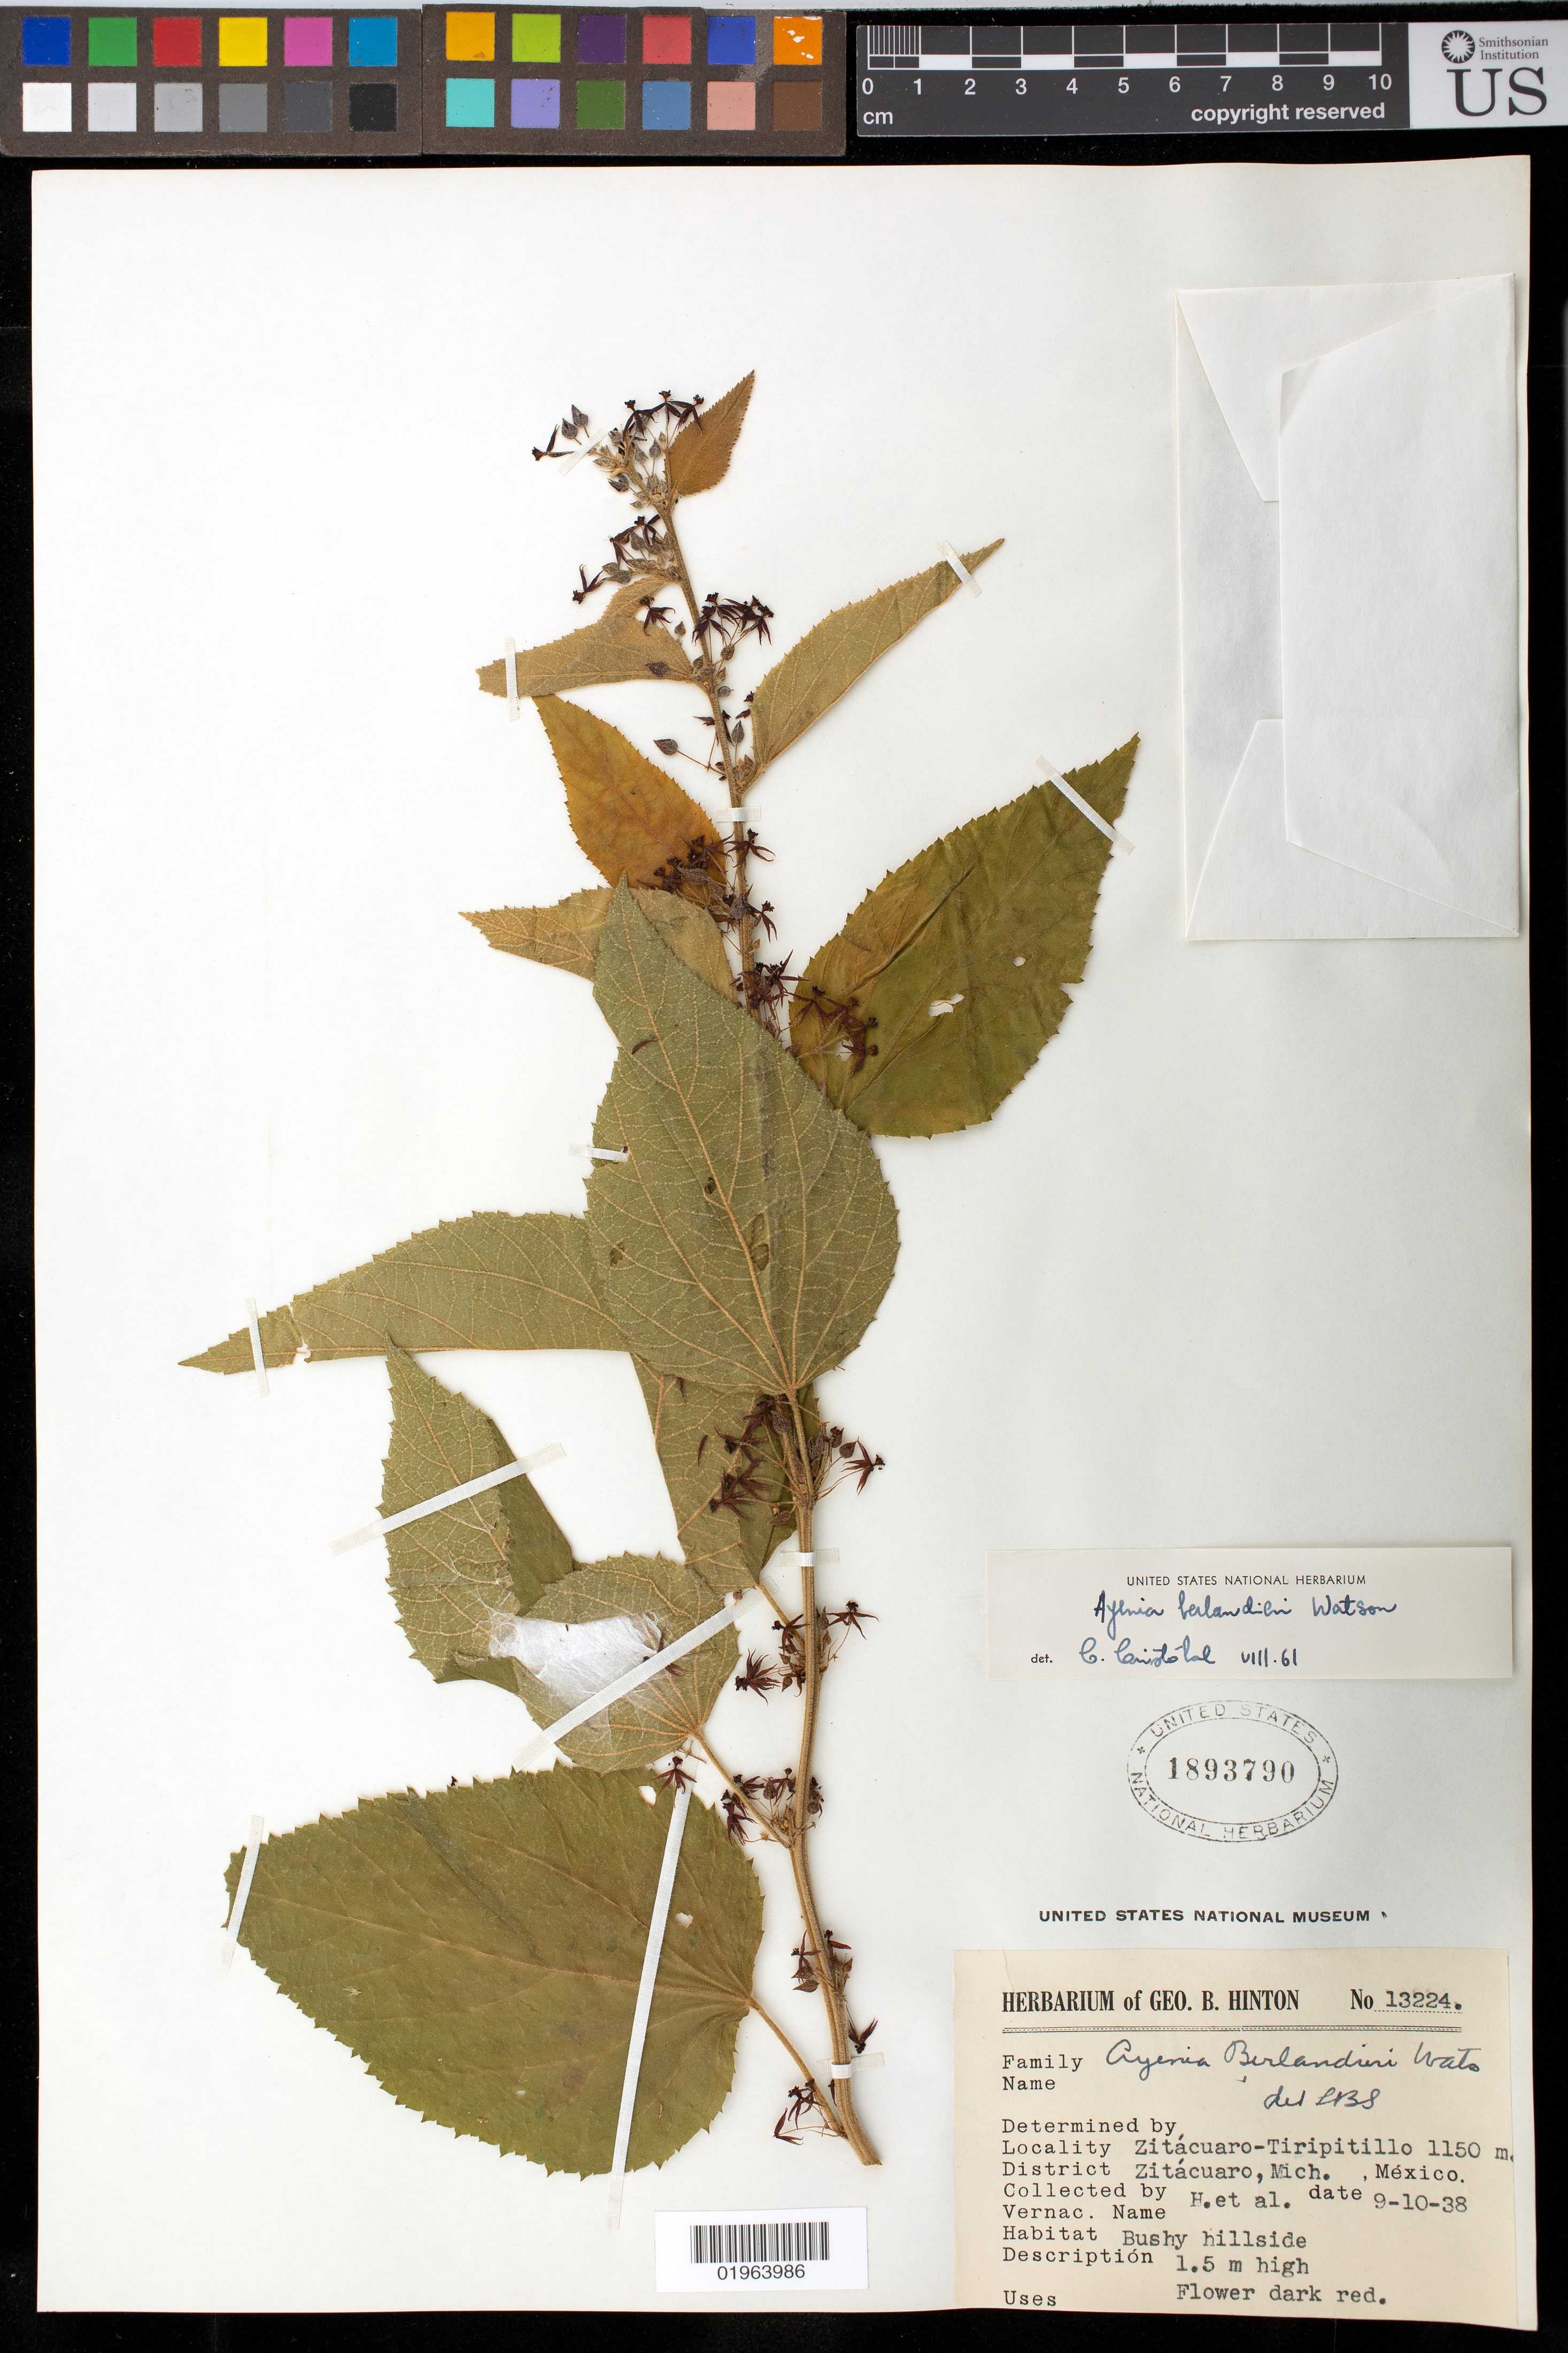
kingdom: Plantae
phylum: Tracheophyta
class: Magnoliopsida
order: Malvales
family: Malvaceae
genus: Ayenia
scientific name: Ayenia berlandieri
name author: S. Watson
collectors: G. B. Hinton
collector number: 13224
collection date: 1938-09-10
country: Mexico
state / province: Michoacán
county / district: Zitácuaro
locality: Zitacuaro - Tiripitillo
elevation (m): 1150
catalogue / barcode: US 1893790